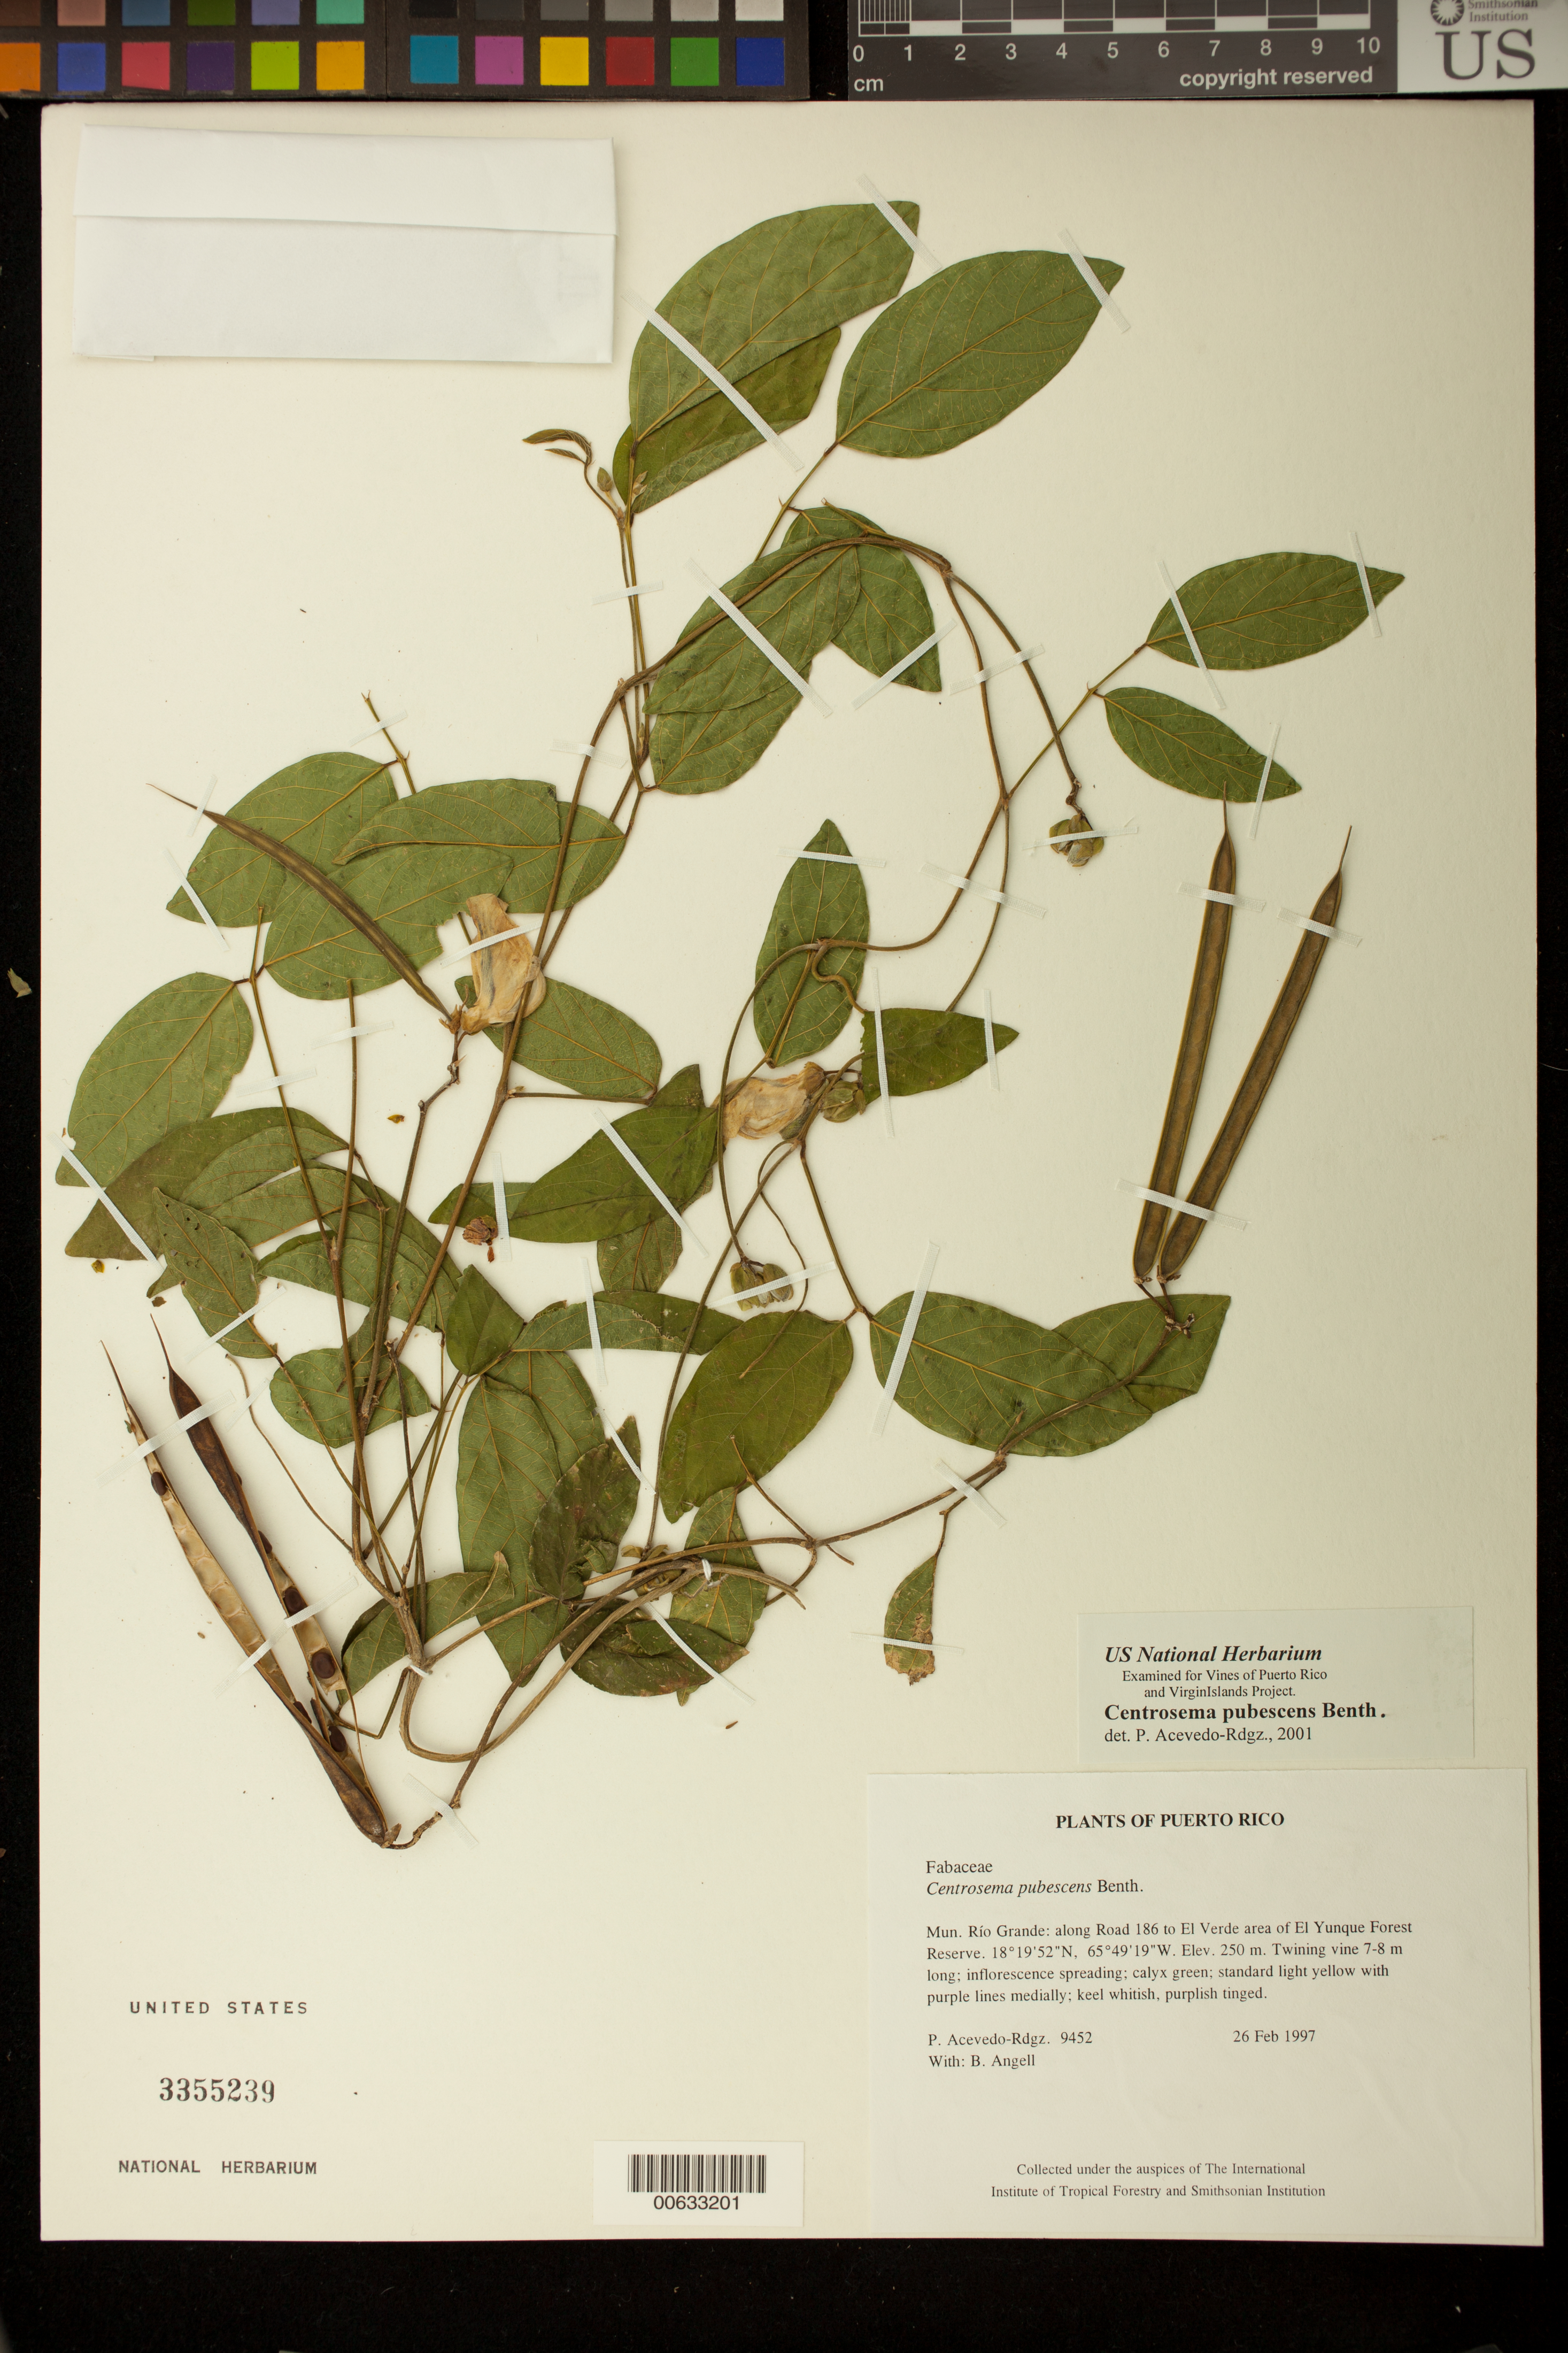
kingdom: Plantae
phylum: Tracheophyta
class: Magnoliopsida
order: Fabales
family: Fabaceae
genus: Centrosema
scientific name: Centrosema pubescens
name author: Benth.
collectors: P. Acevedo-Rodr. & Bobbi Angell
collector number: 9452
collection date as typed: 26 Feb 1997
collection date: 1997-02-26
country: Puerto Rico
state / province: Río Grande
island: Puerto Rico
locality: Río Grande: along Road 186 to El Verde area of El Yunque Forest Reserve.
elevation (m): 250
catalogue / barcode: US 3355239